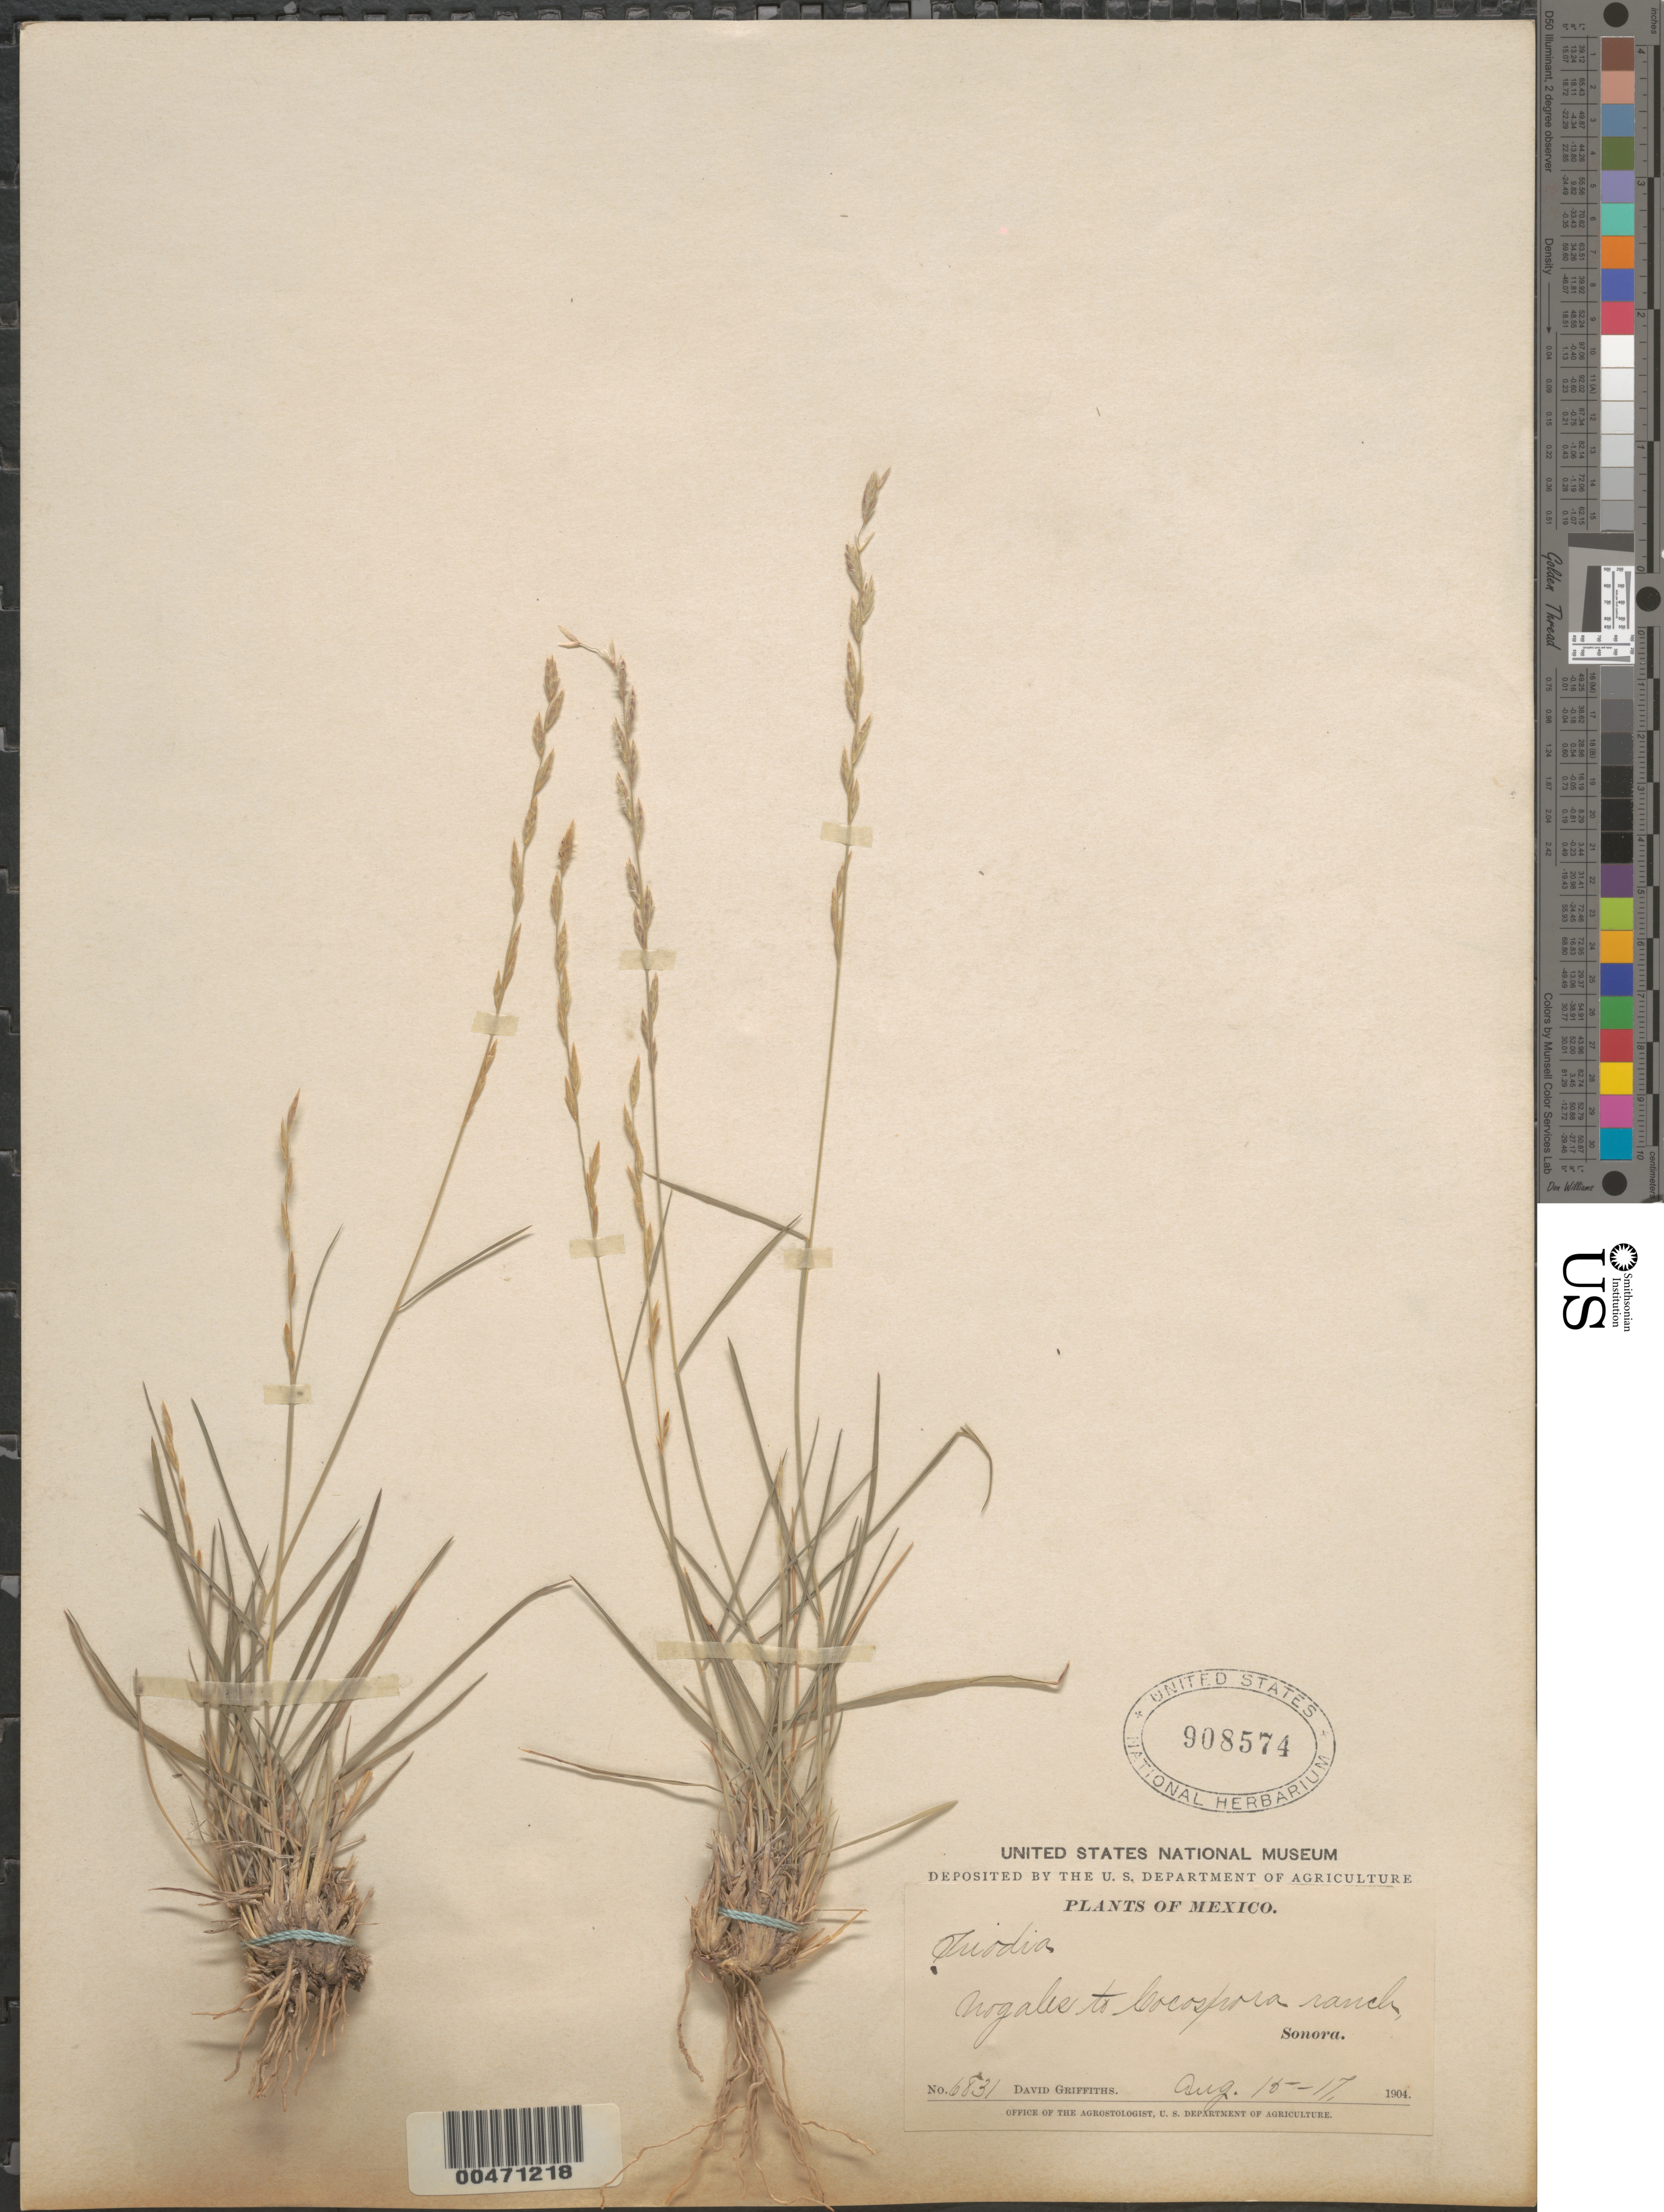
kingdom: Plantae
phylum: Tracheophyta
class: Liliopsida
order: Poales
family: Poaceae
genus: Tridens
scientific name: Tridens muticus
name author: (Torr.) Nash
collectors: D. Griffiths, F. Randolf & F. Martinez-M.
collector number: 6831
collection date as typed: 15 Aug 1904 to 17 Aug 1954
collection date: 1904-08-15/1954-08-17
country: Mexico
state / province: Sonora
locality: Nogales to Cocospora ranch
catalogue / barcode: US 908574